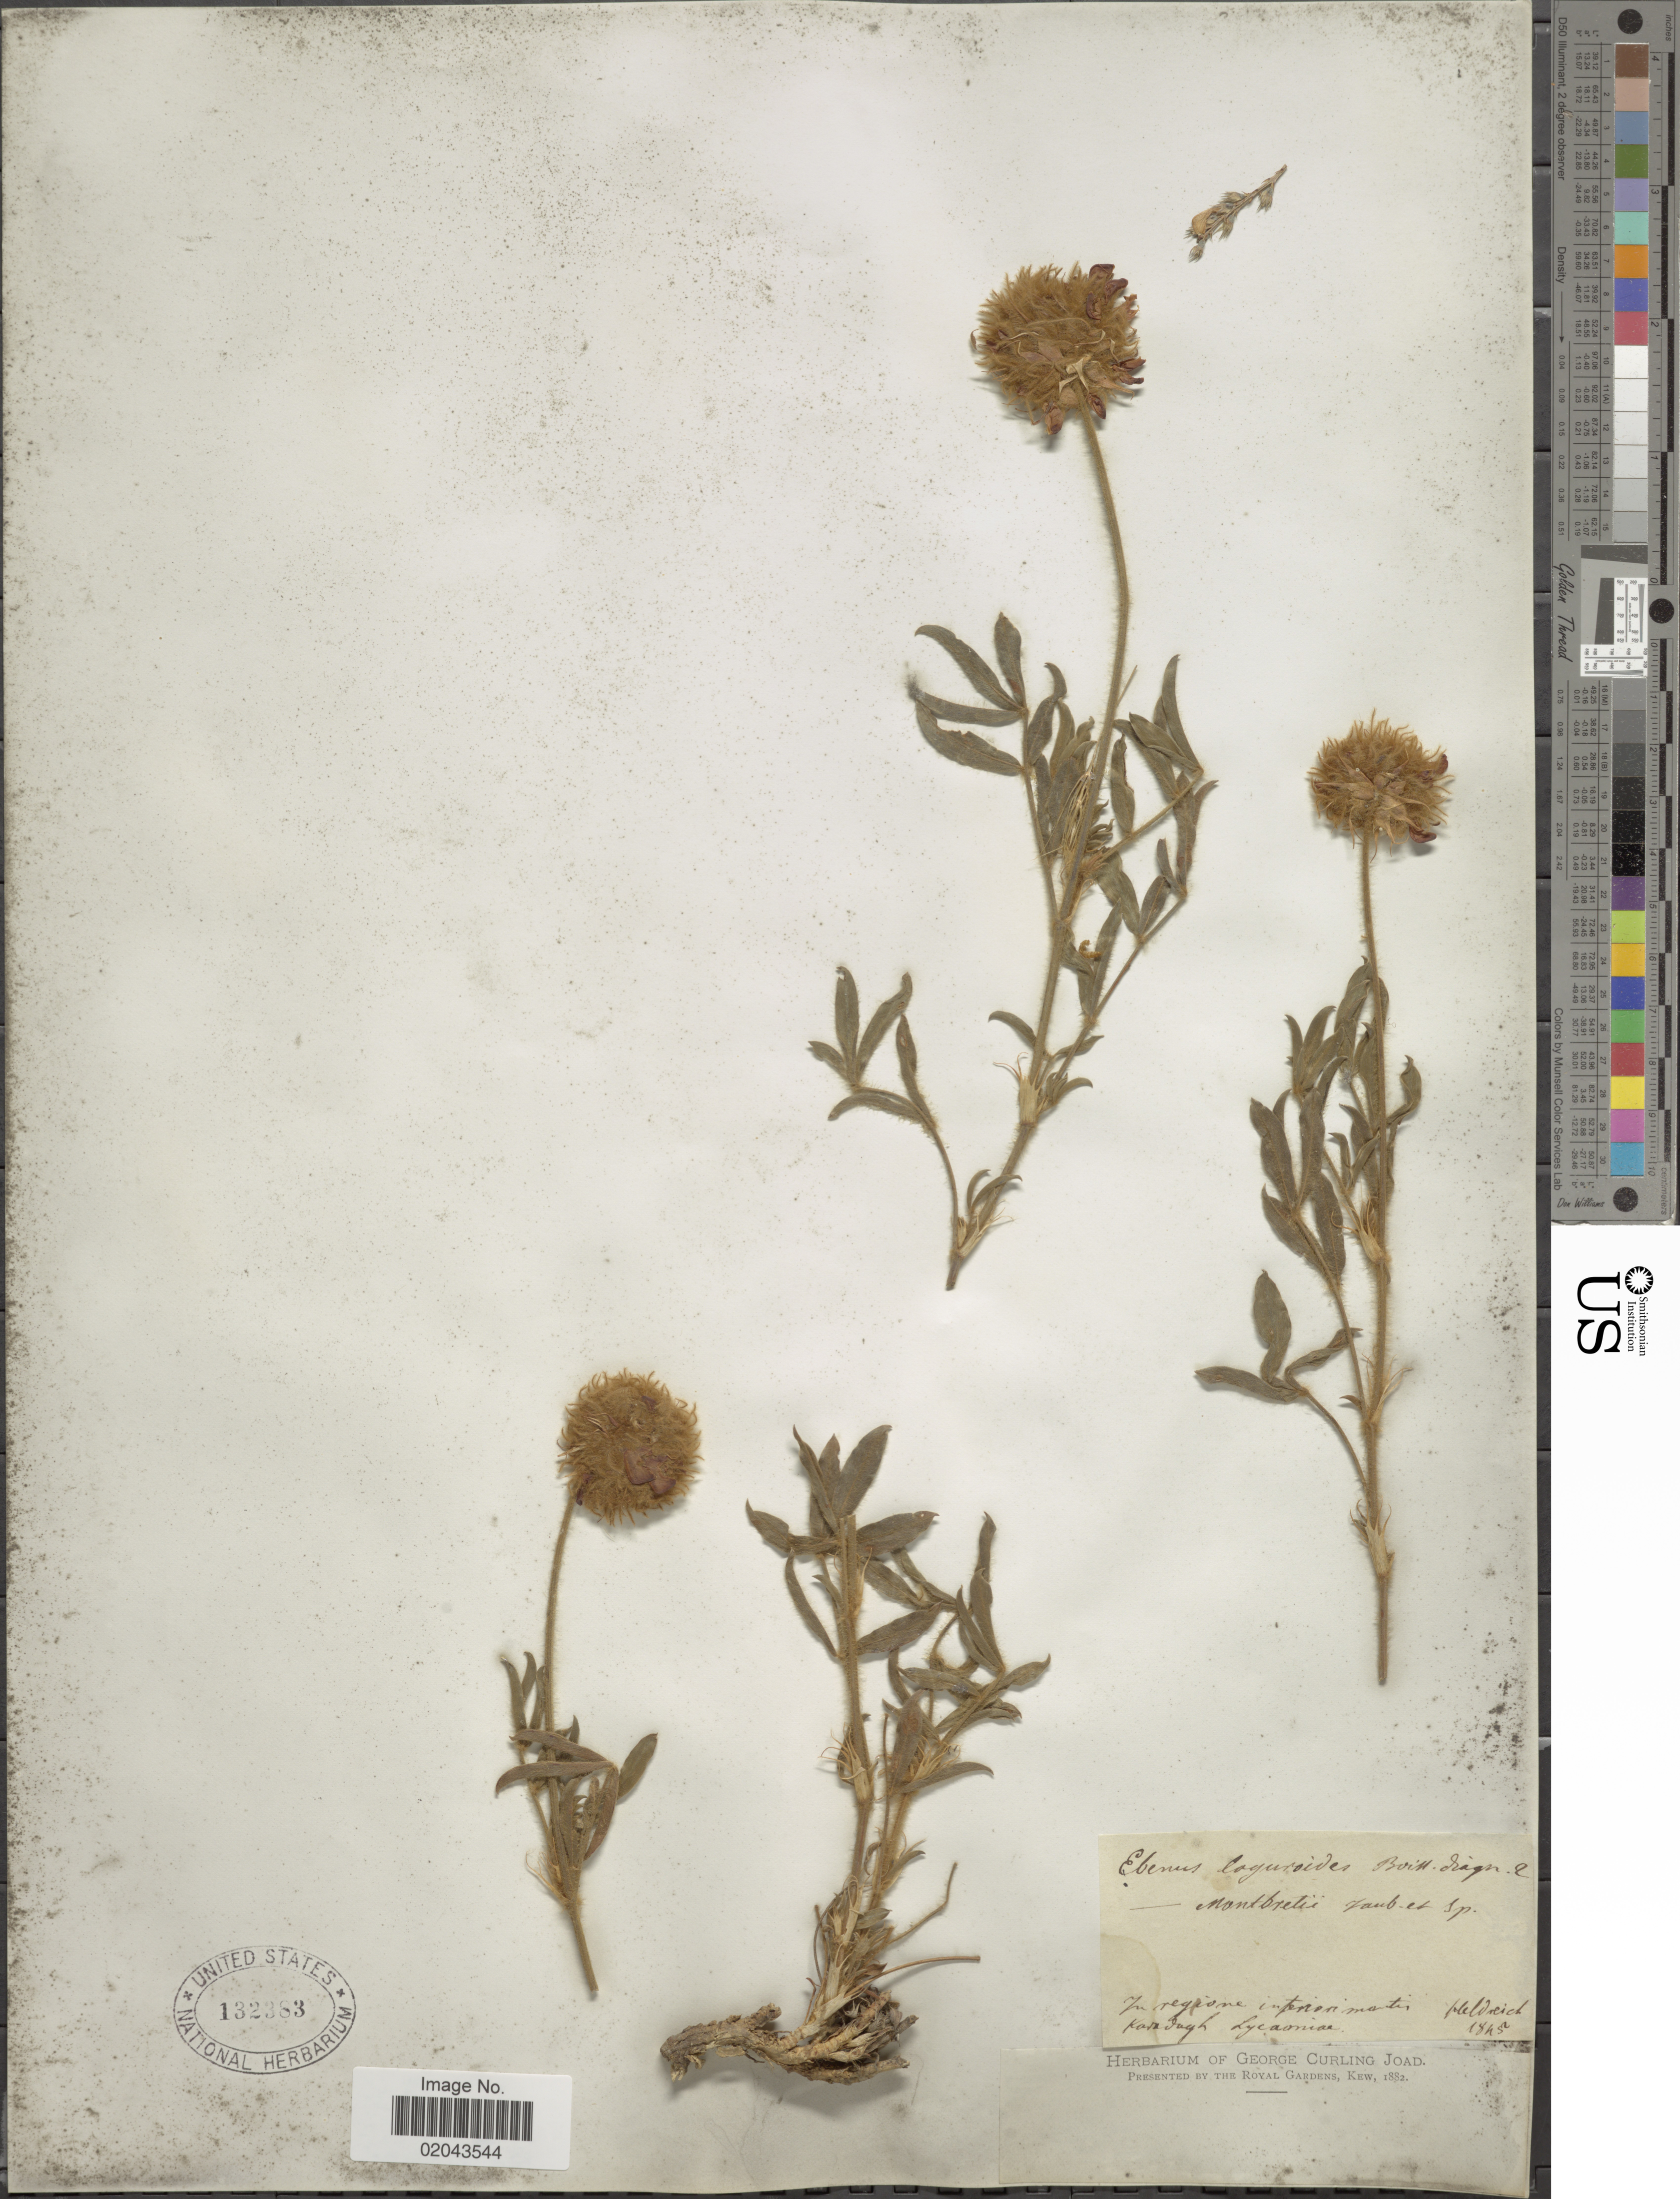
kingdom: Plantae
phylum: Tracheophyta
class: Magnoliopsida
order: Fabales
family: Fabaceae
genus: Ebenus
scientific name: Ebenus laguroides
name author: Boiss.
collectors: Heldreich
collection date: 1845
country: Turkey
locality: In regione inferion montis Kardagh Lycaoniae. [interpreted]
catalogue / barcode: US 132383